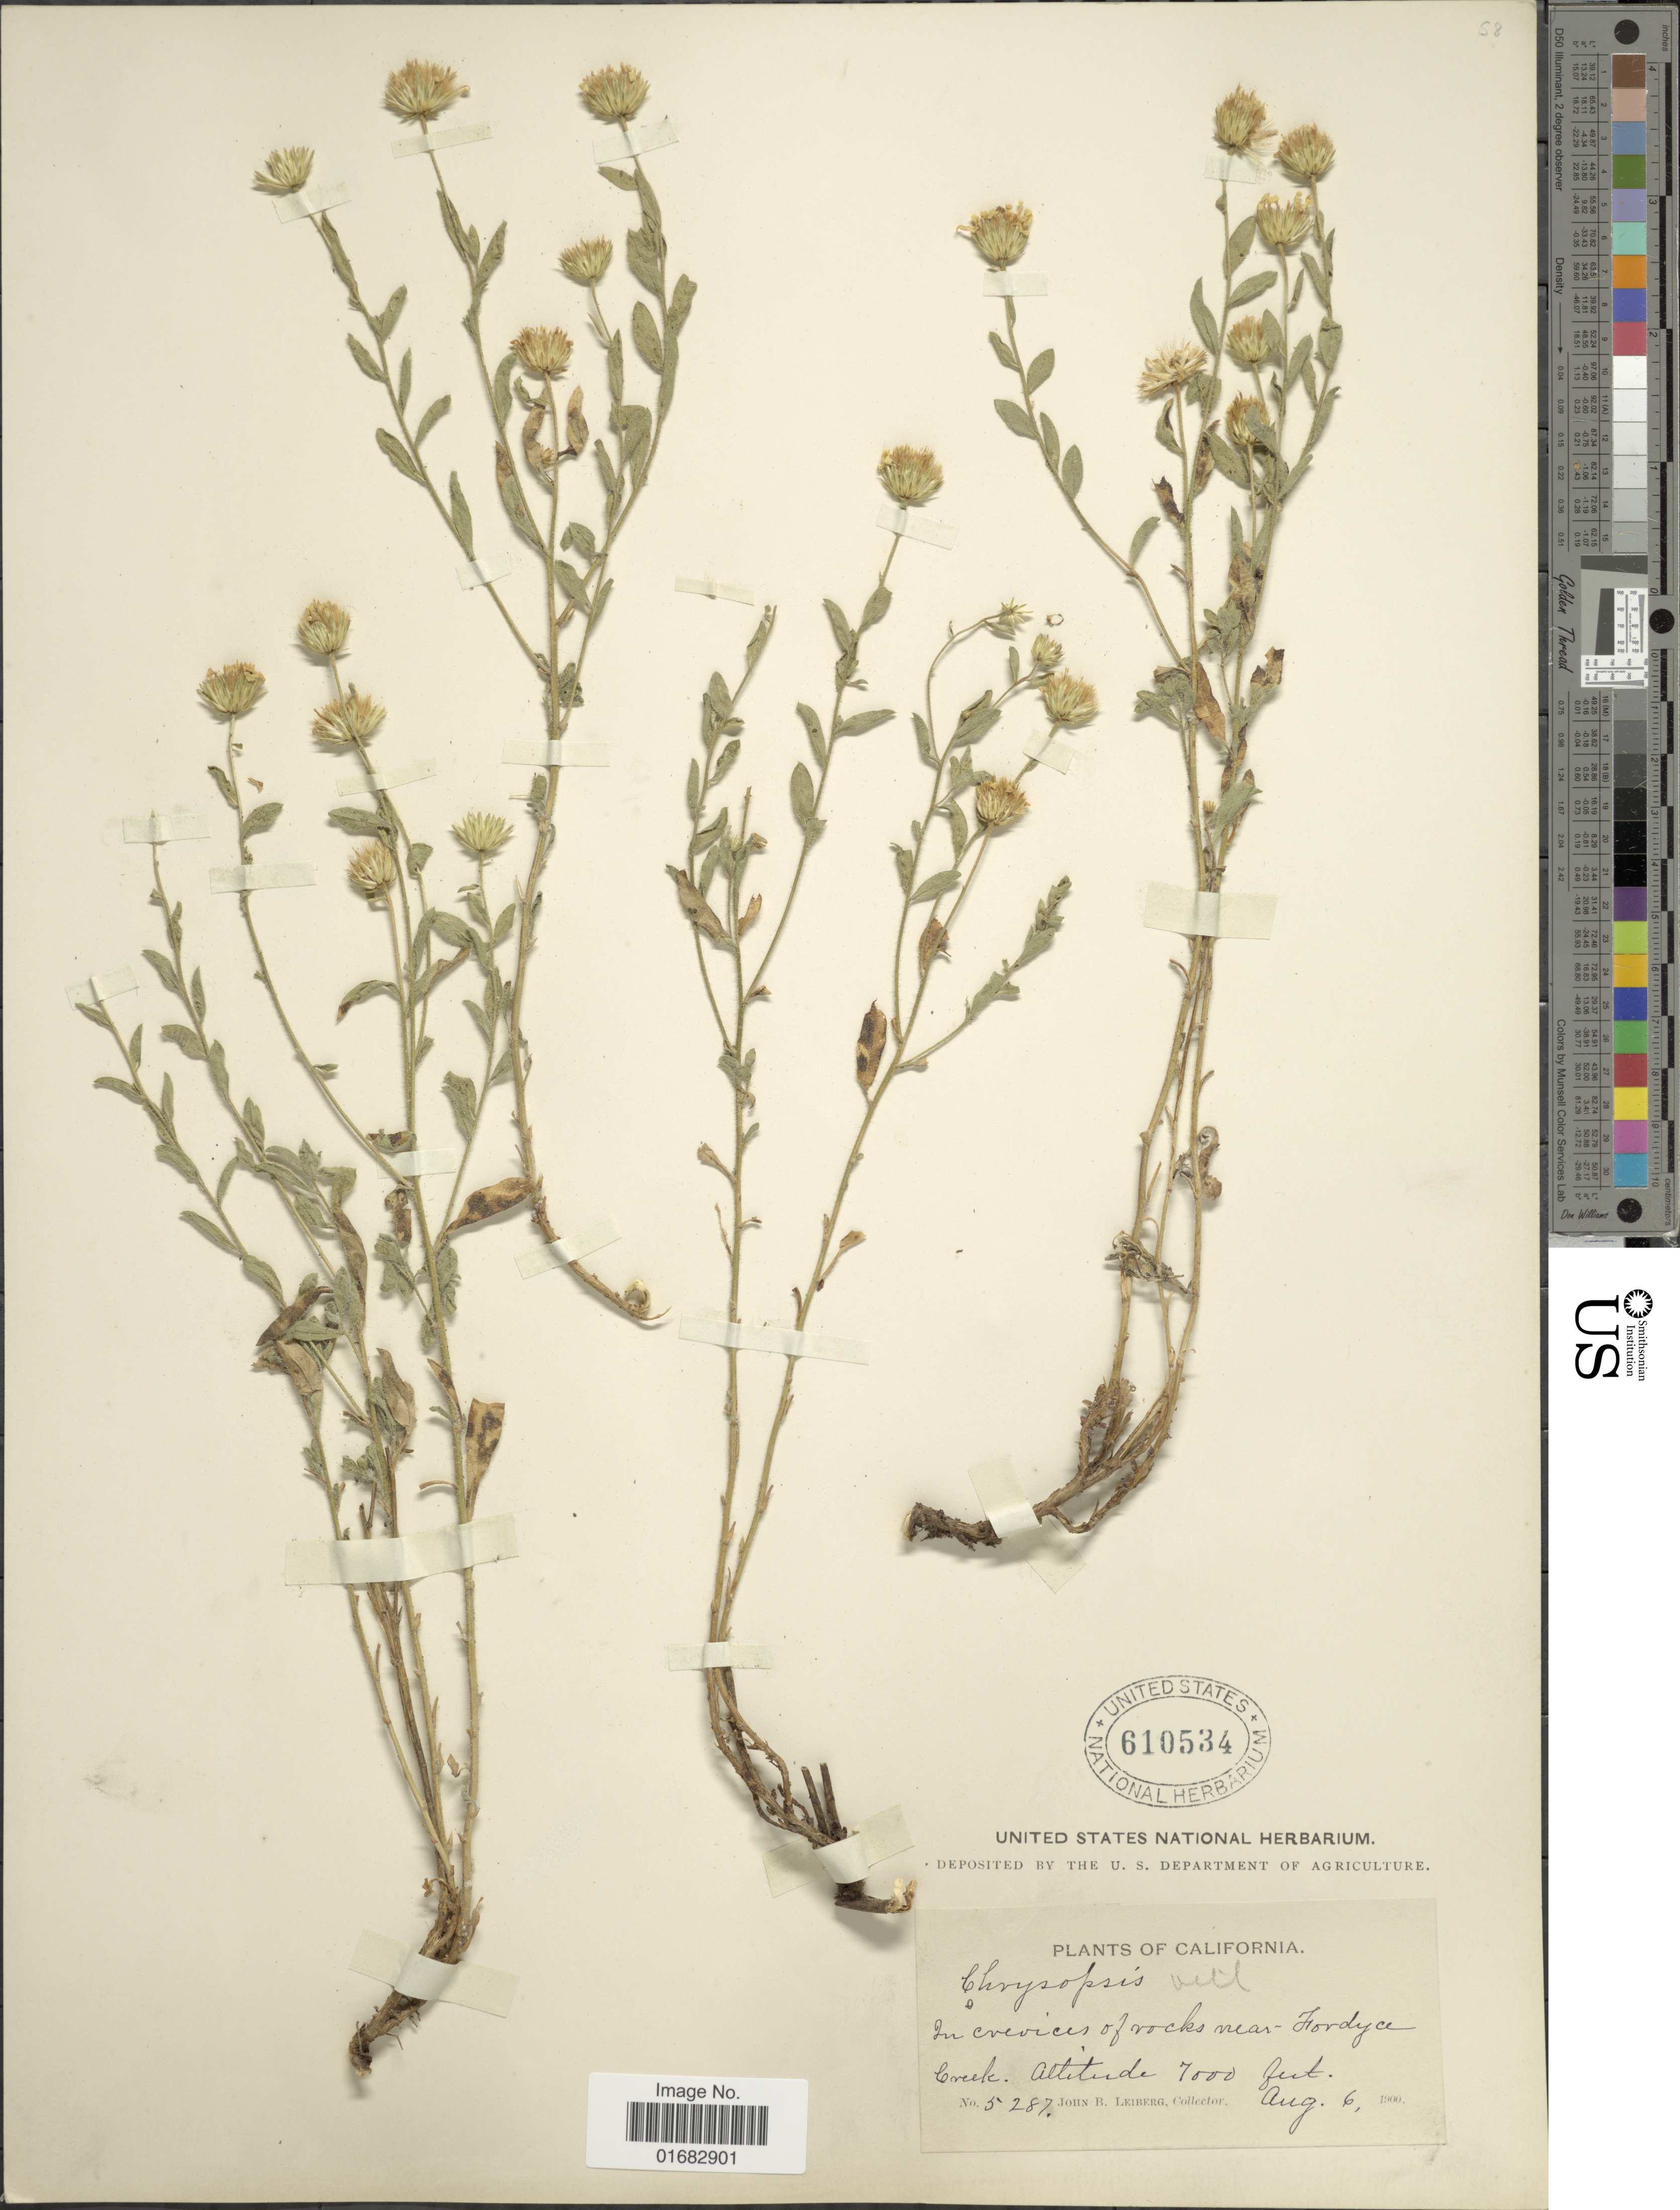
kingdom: Plantae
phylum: Tracheophyta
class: Magnoliopsida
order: Asterales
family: Asteraceae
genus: Heterotheca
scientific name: Heterotheca villosa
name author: (Pursh) Shinners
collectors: J. B. Leiberg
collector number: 5287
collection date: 1900-08-06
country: United States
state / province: California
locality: In crevices of rocks near Hordyce Creek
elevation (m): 2134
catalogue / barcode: US 610534